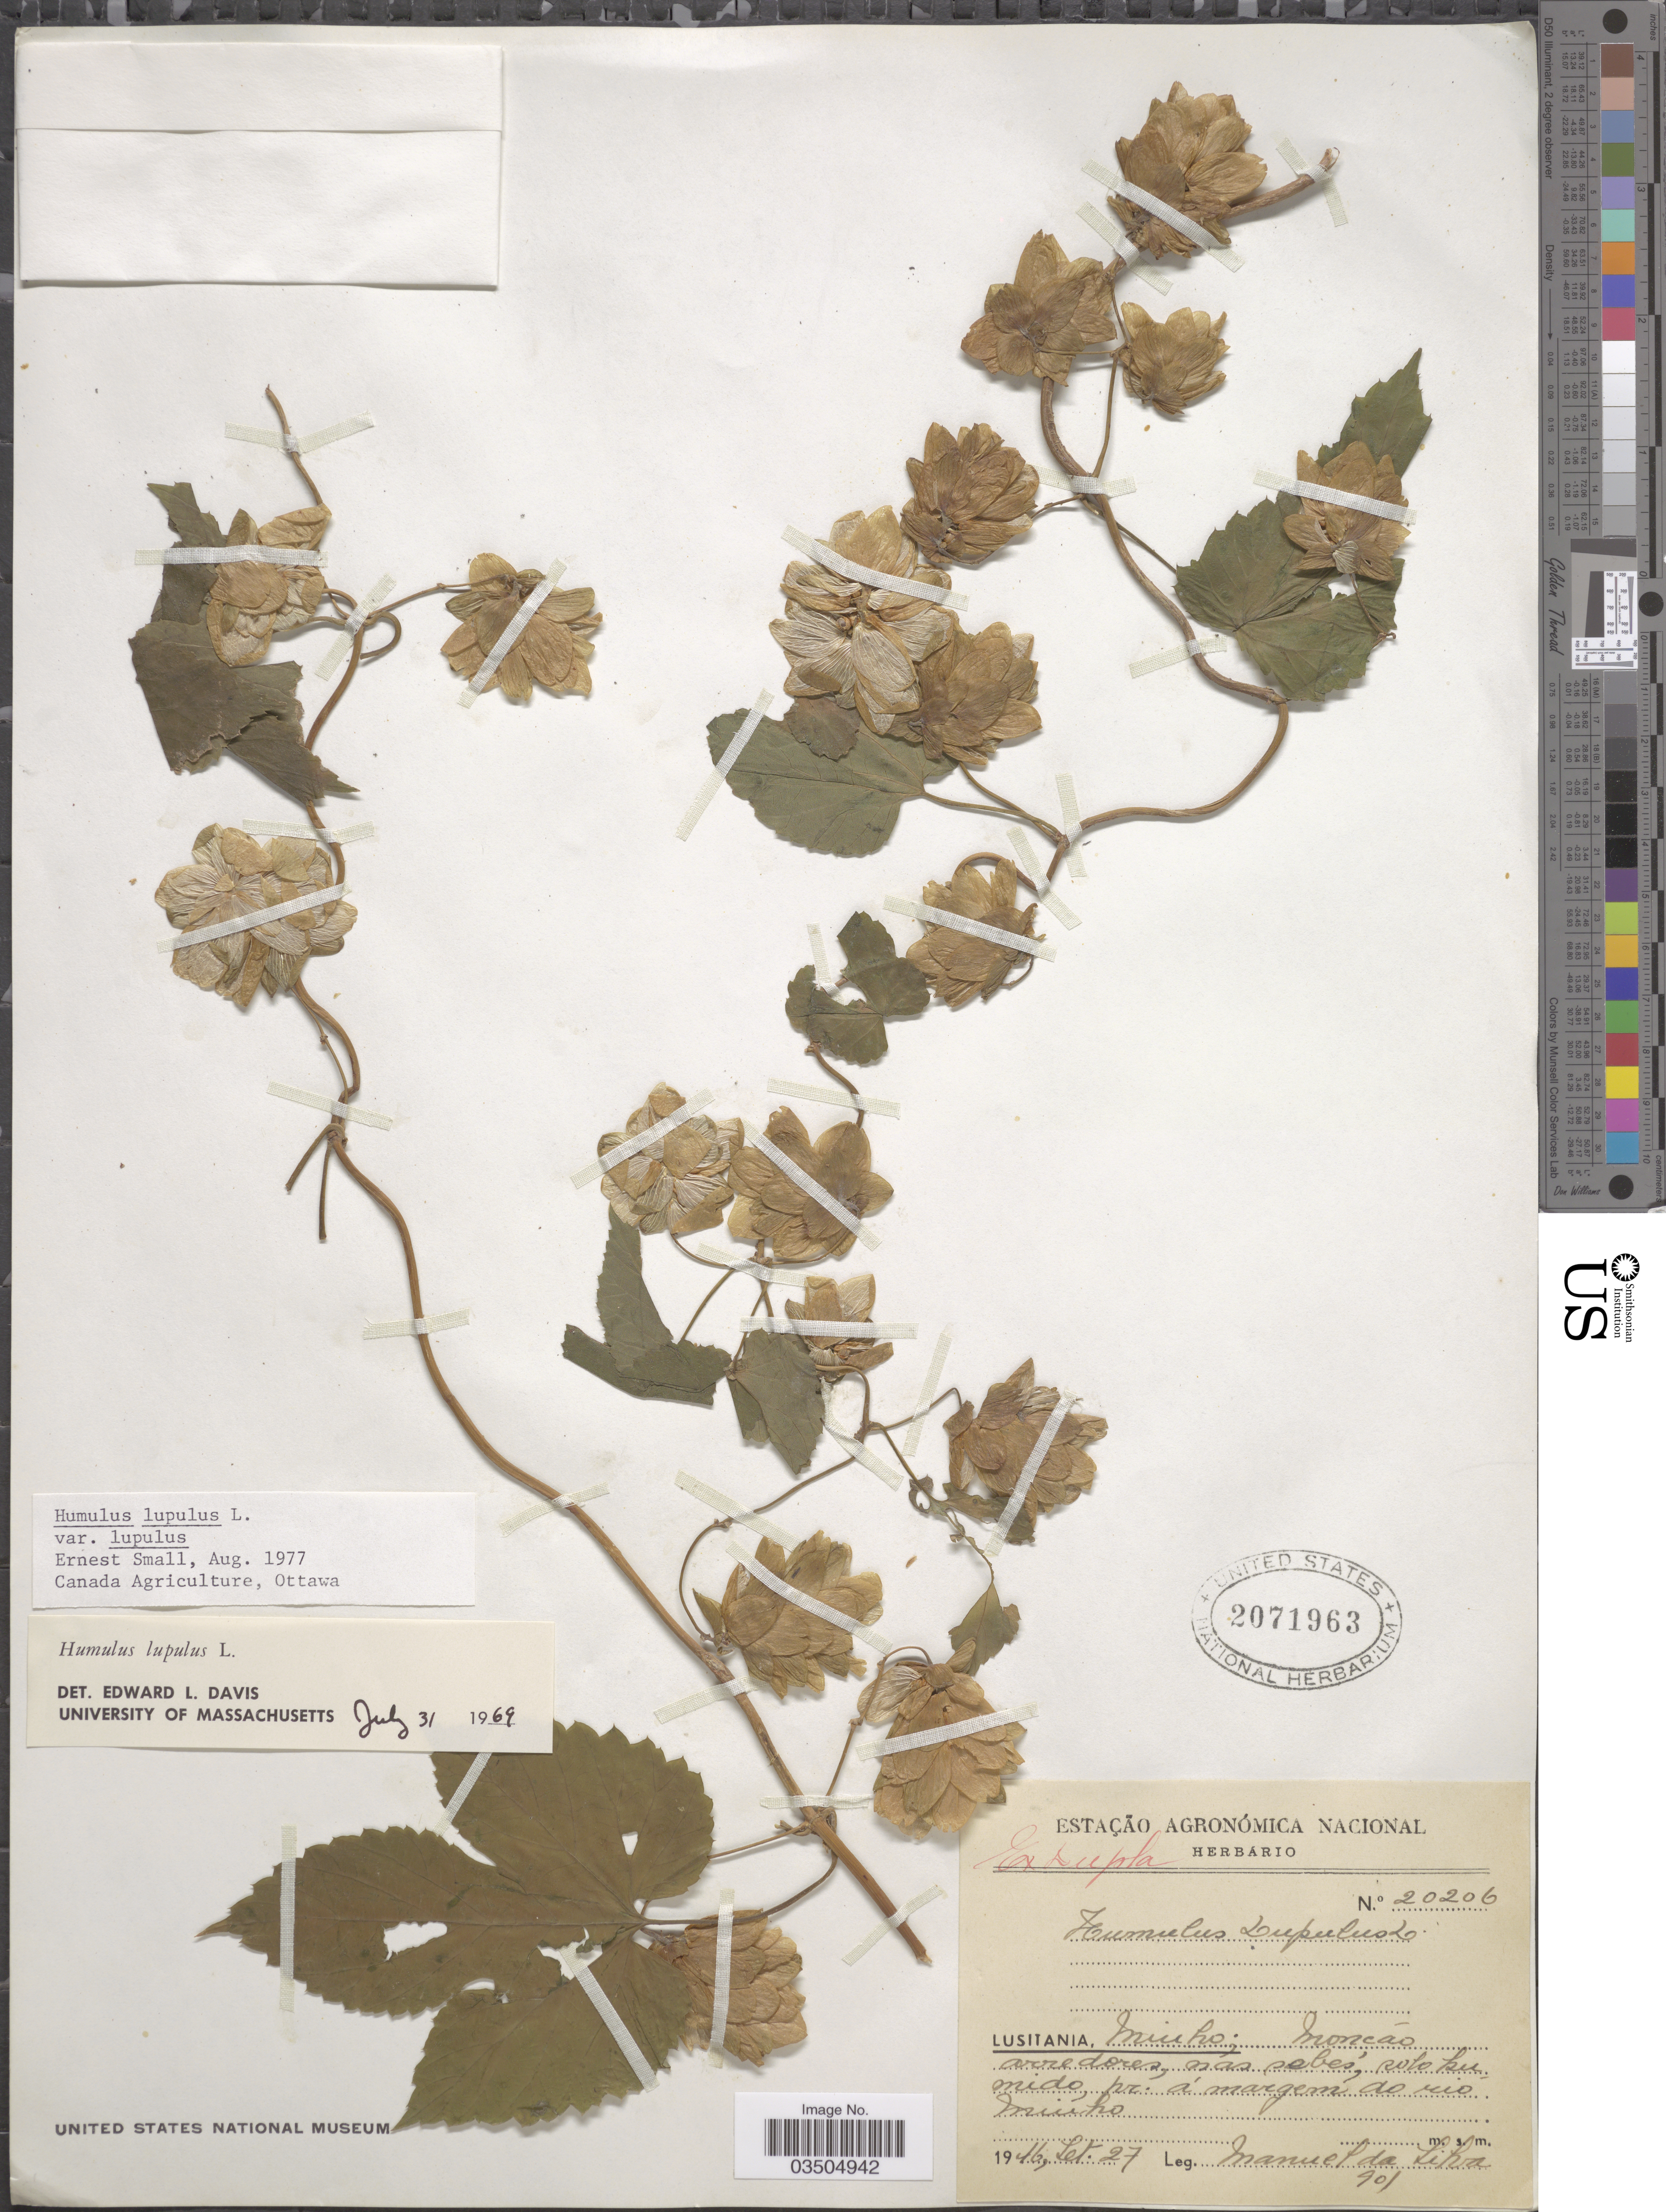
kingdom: Plantae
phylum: Tracheophyta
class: Magnoliopsida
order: Rosales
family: Cannabaceae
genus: Humulus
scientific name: Humulus lupulus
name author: L.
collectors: M. Da Silva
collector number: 901*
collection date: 1916-09-27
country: Portugal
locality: Lusitania, Minho, Moncáo arredores, nas sebes, solo humido, pr. á margem ao río Minho.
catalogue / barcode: US 2071963